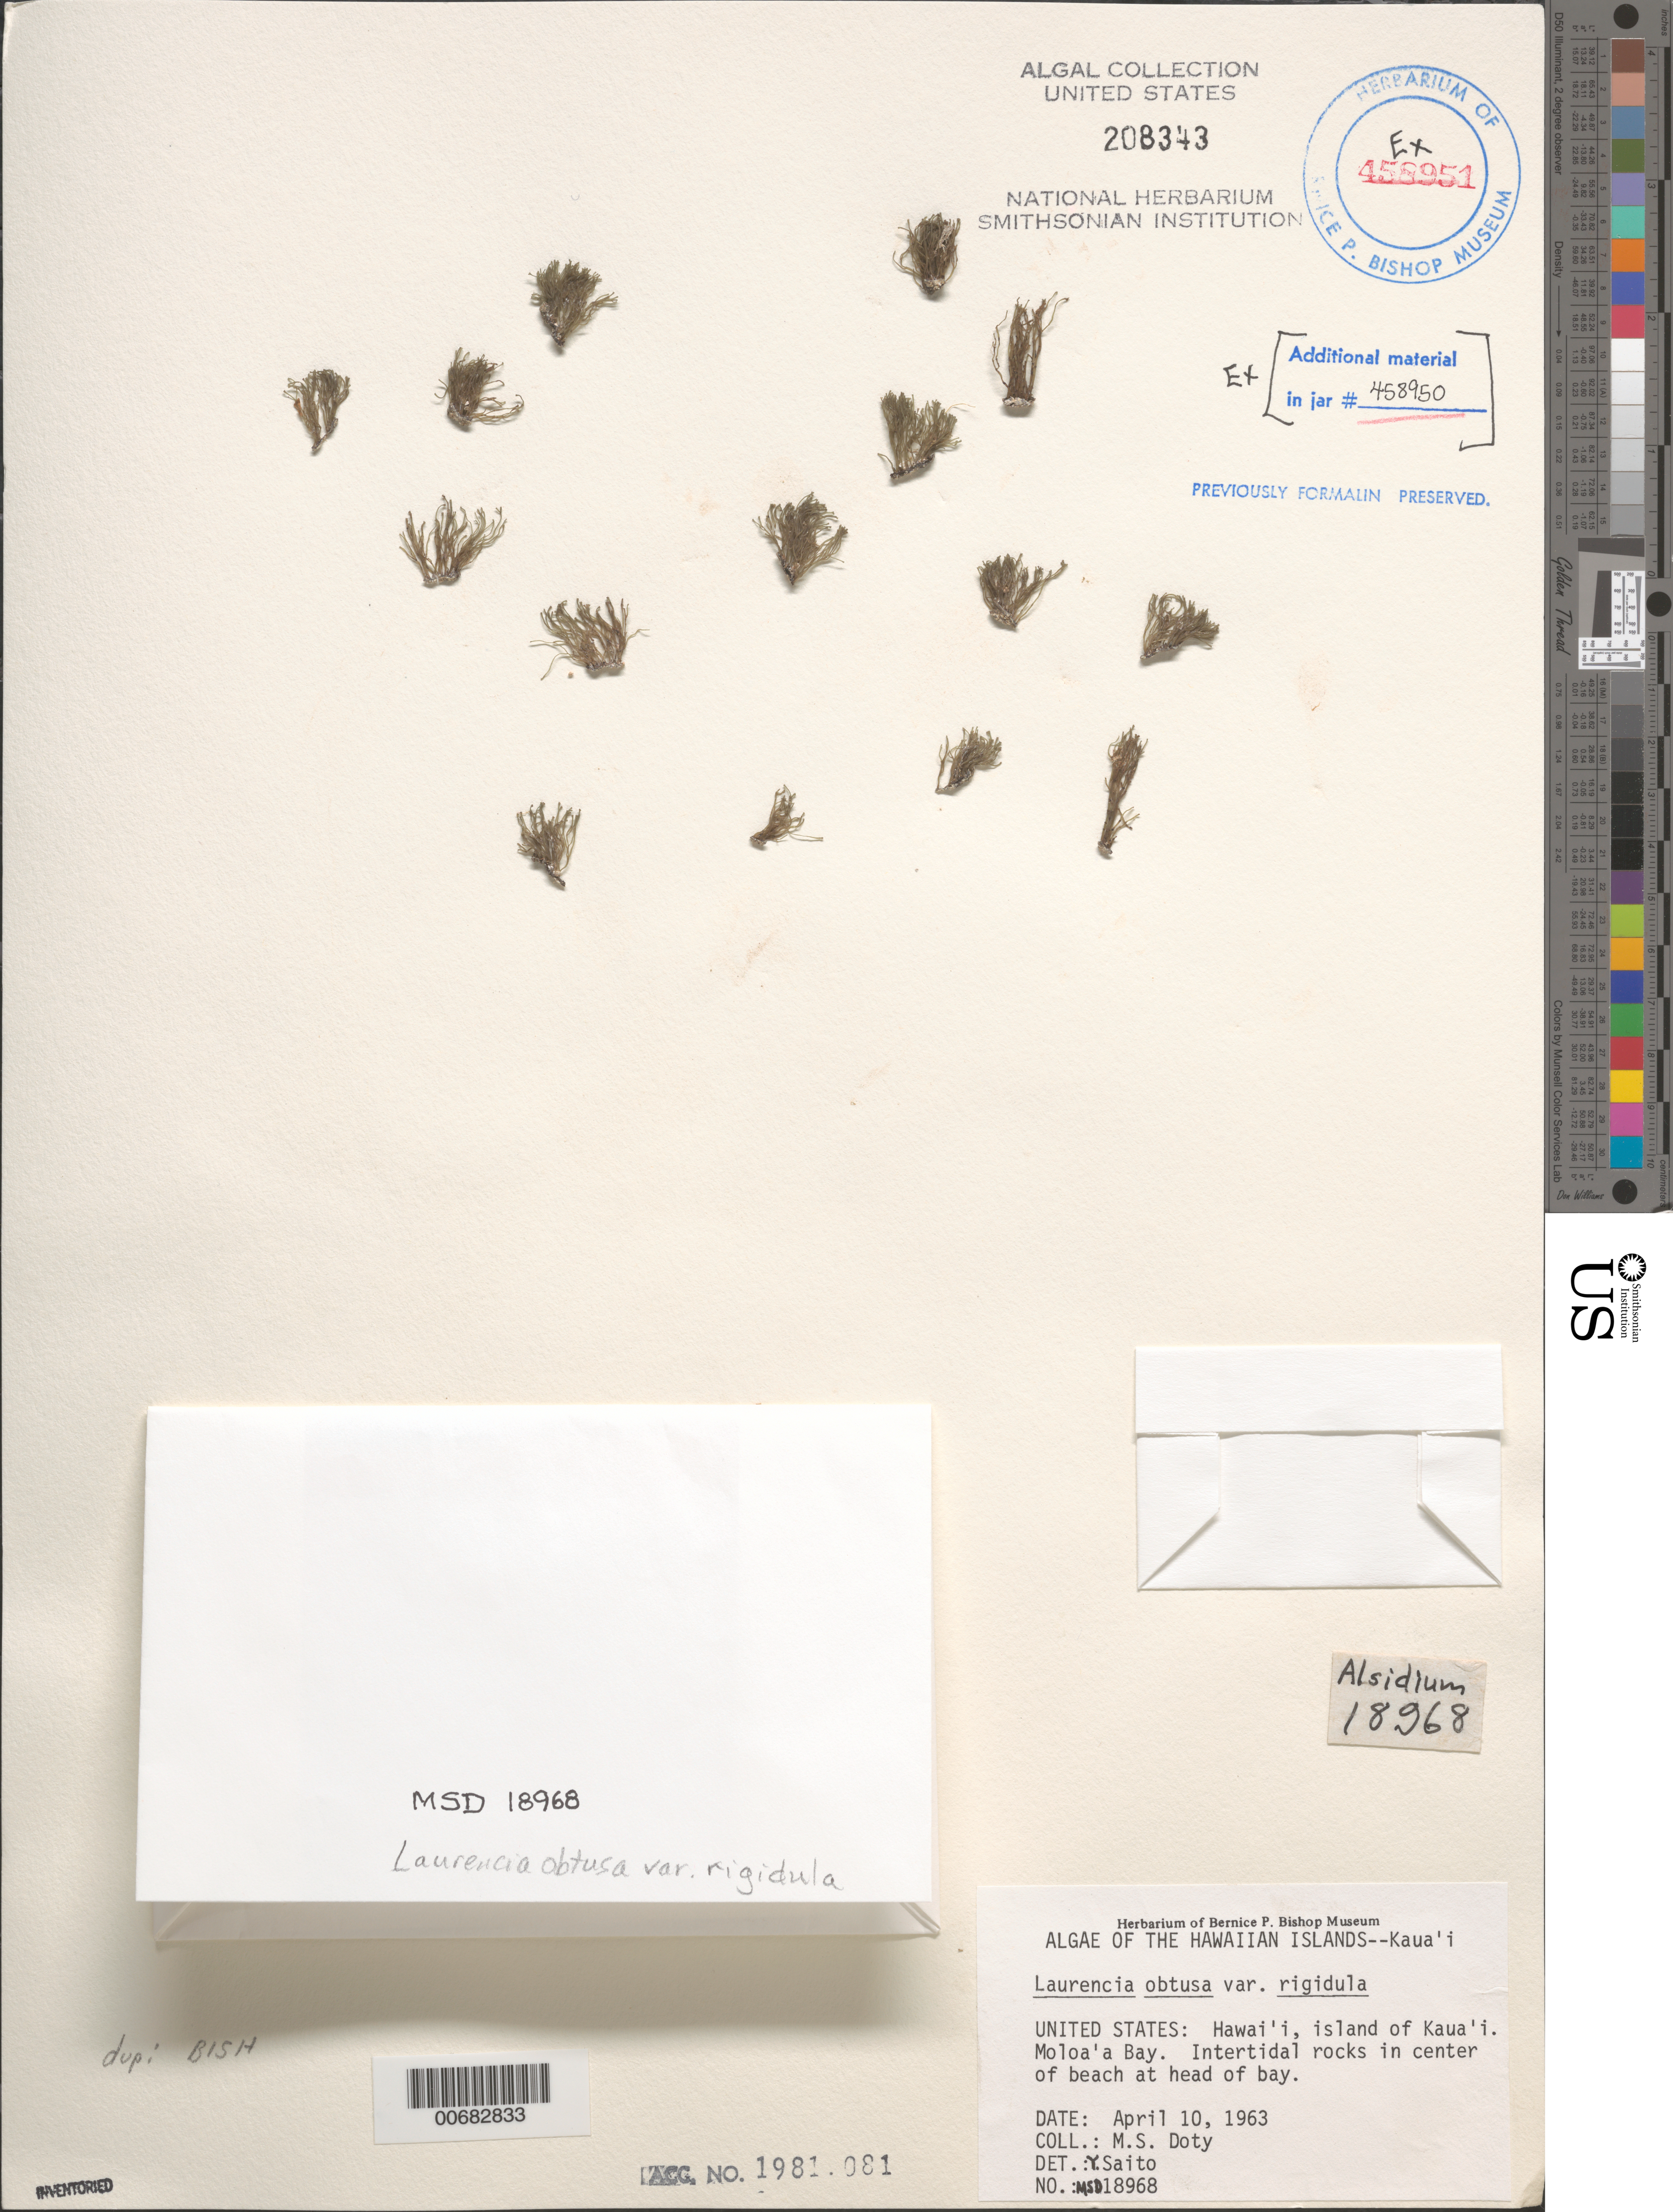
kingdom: Plantae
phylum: Rhodophyta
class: Florideophyceae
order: Ceramiales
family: Rhodomelaceae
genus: Laurencia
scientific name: Laurencia obtusa var. rigidula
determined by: Saito, Y.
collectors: M. S. Doty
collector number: MSD 18968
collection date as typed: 10 Apr 1963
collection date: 1963-04-10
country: United States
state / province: Hawaii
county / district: Kauai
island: Kaua'i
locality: Moloa'a Bay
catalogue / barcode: US 208343